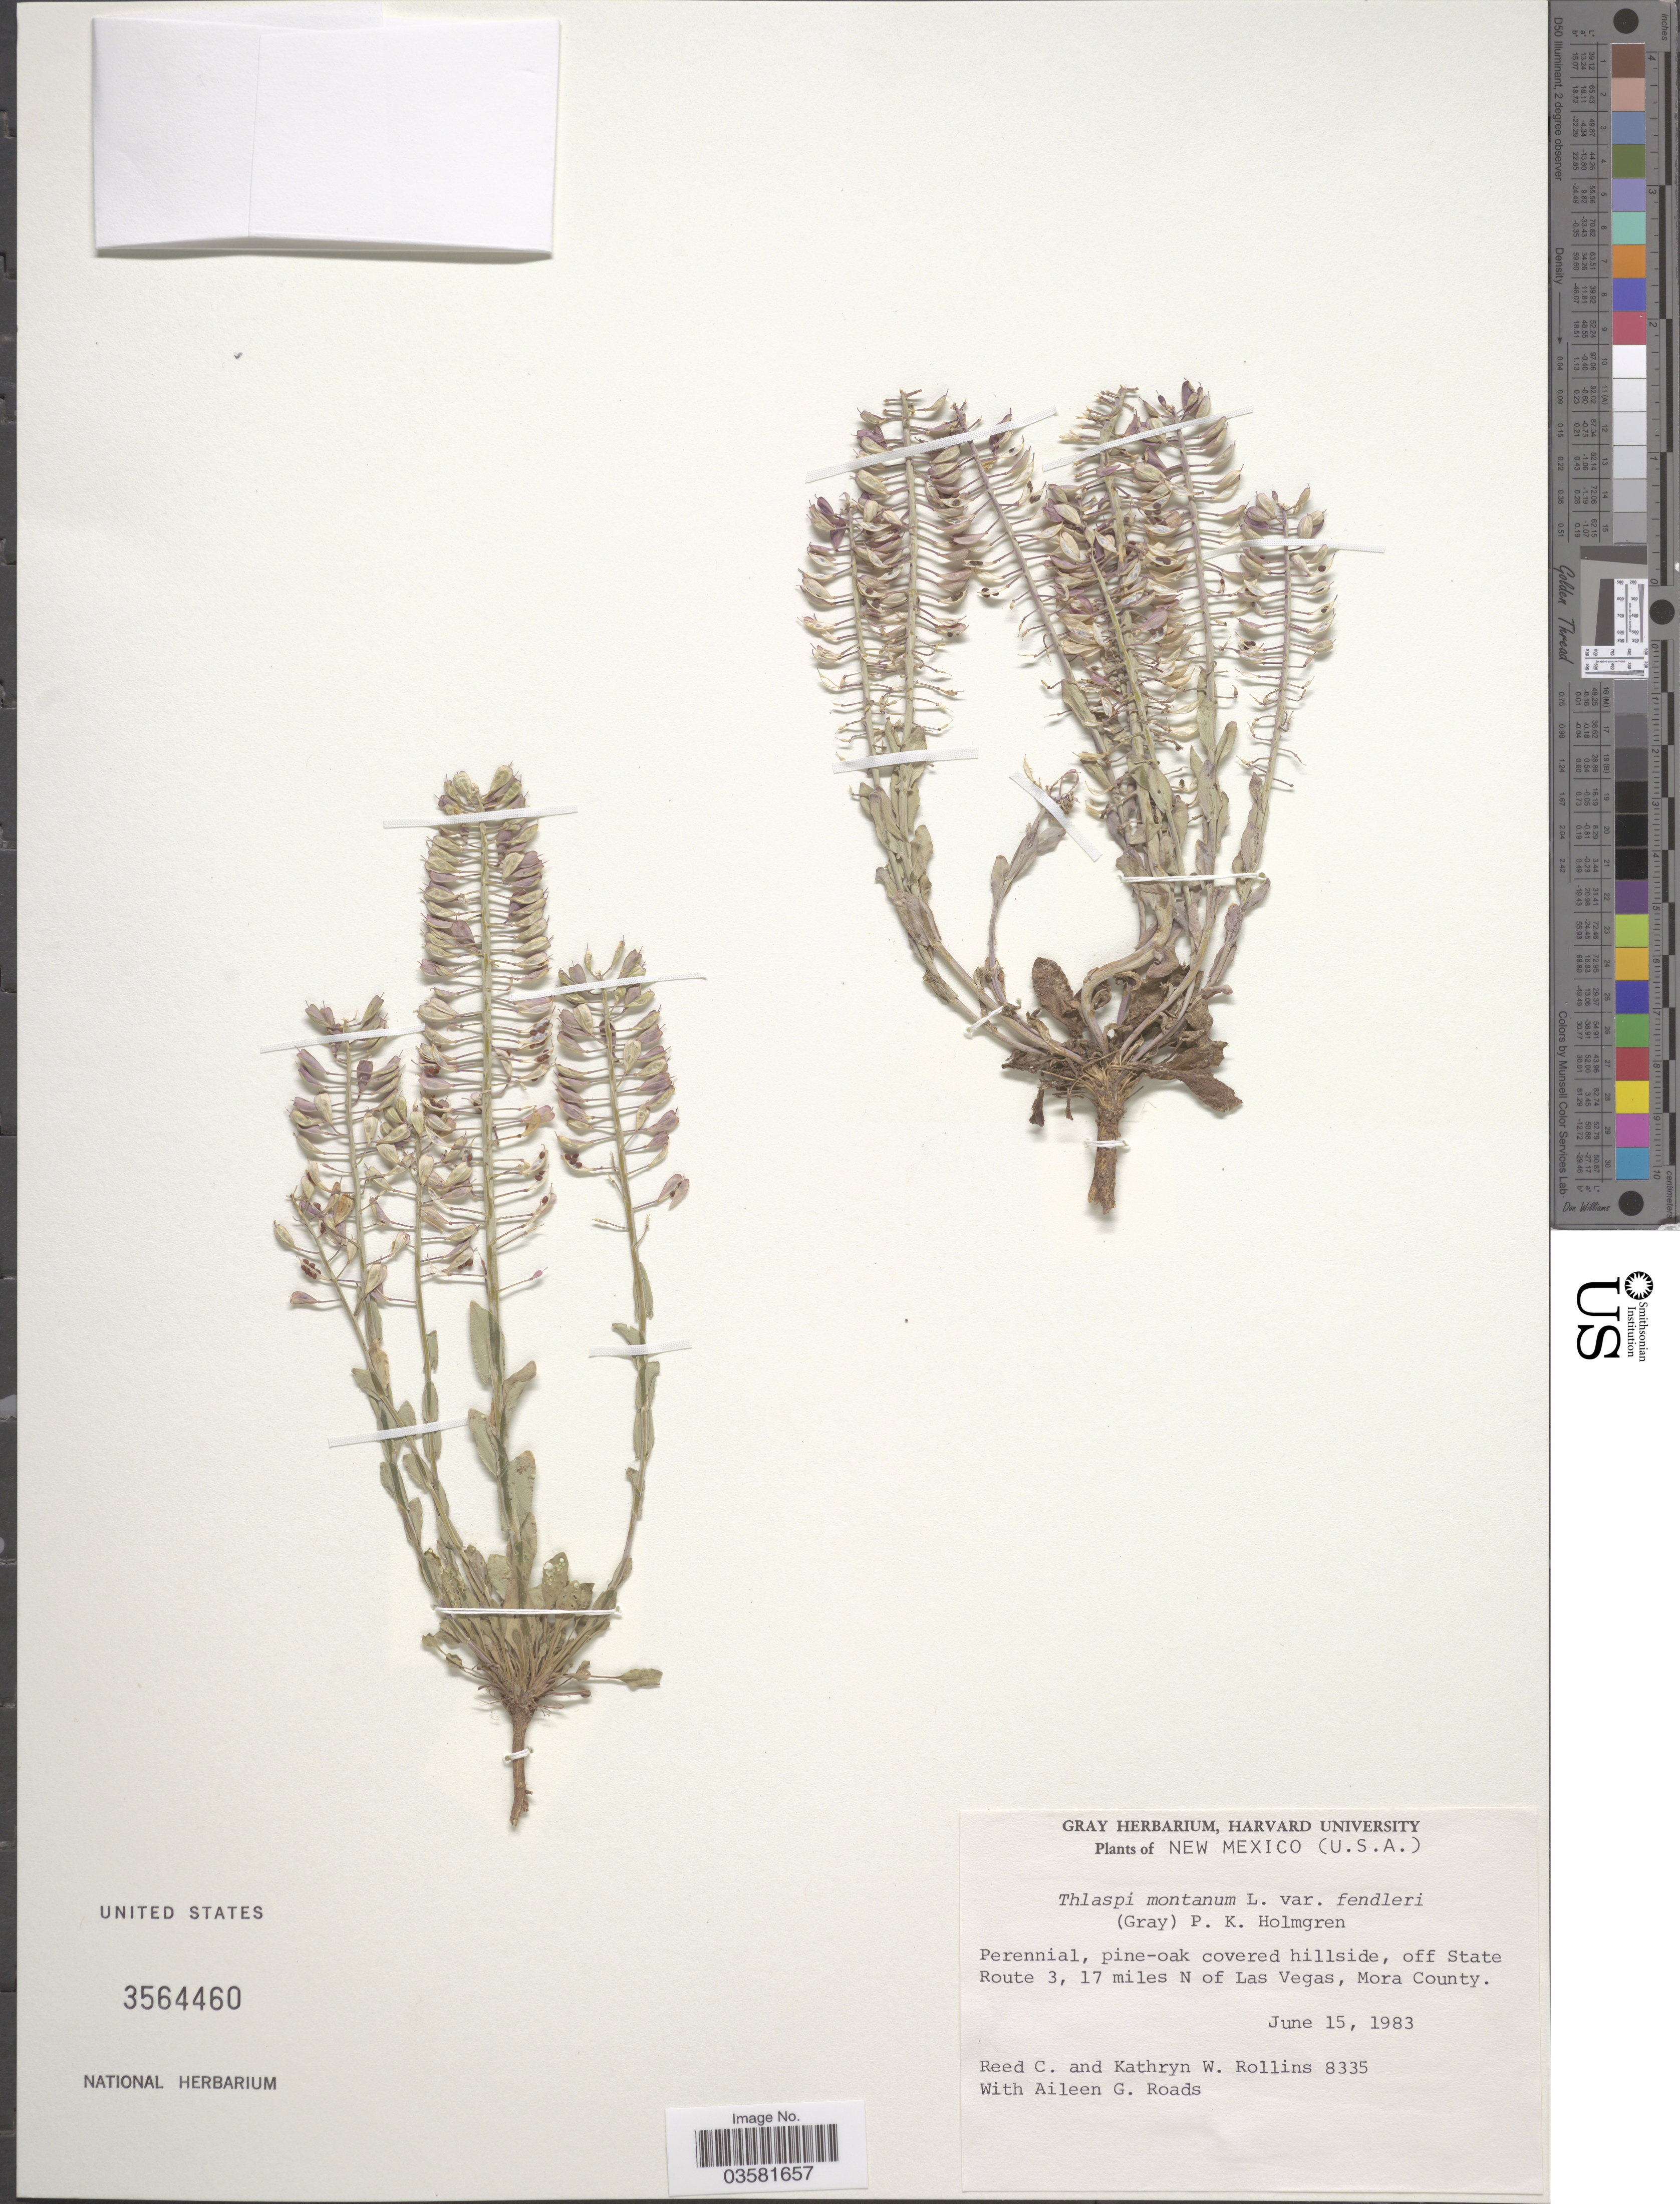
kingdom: Plantae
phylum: Tracheophyta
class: Magnoliopsida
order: Brassicales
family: Brassicaceae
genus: Thlaspi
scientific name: Thlaspi montanum var. fendleri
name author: (A. Gray) P.K. Holmgren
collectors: R. C. Rollins, K. W. Rollins & A. Roads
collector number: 8335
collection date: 1983-06-15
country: United States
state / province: New Mexico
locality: Off State Route 3, 17 miles N of Las Vegas, Mora County.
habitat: pine-oak covered hillside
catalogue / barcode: US 3564460